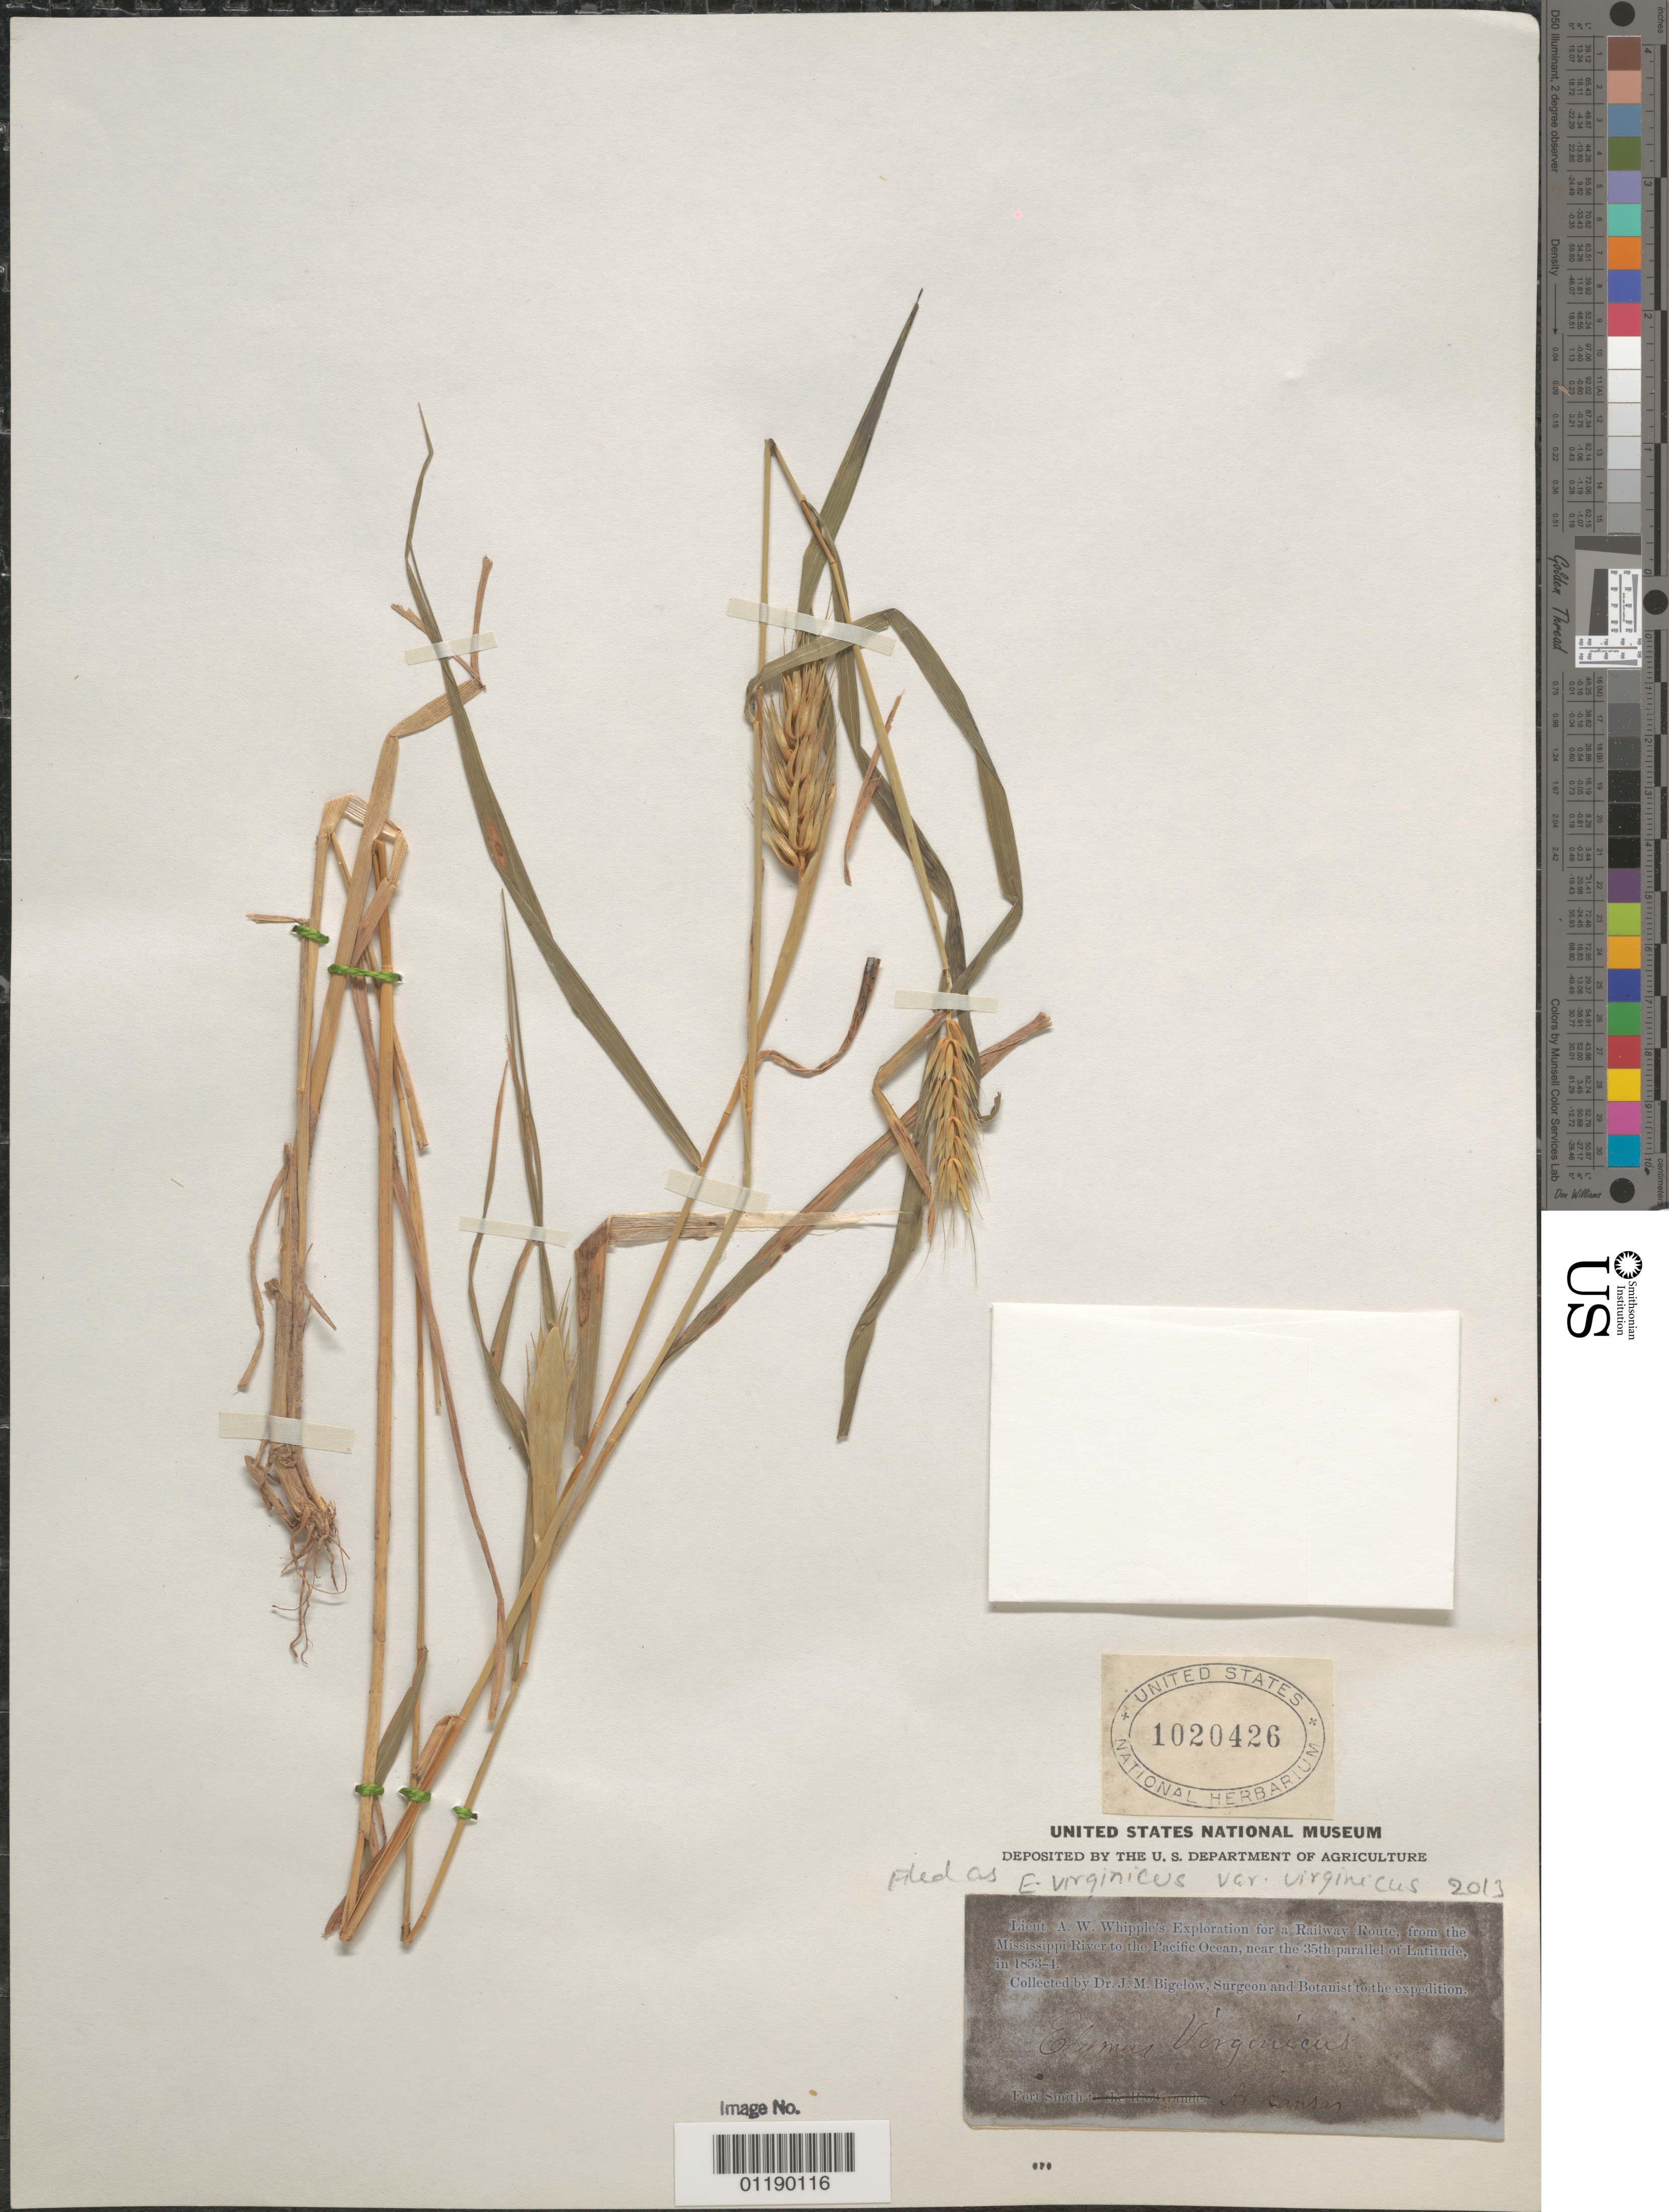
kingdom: Plantae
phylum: Tracheophyta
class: Liliopsida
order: Poales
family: Poaceae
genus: Elymus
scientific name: Elymus virginicus var. virginicus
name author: L.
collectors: J. M. Bigelow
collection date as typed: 1853 to -- --- 1854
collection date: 1853/1854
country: United States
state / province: Arkansas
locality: Fort Smith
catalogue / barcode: US 1020426